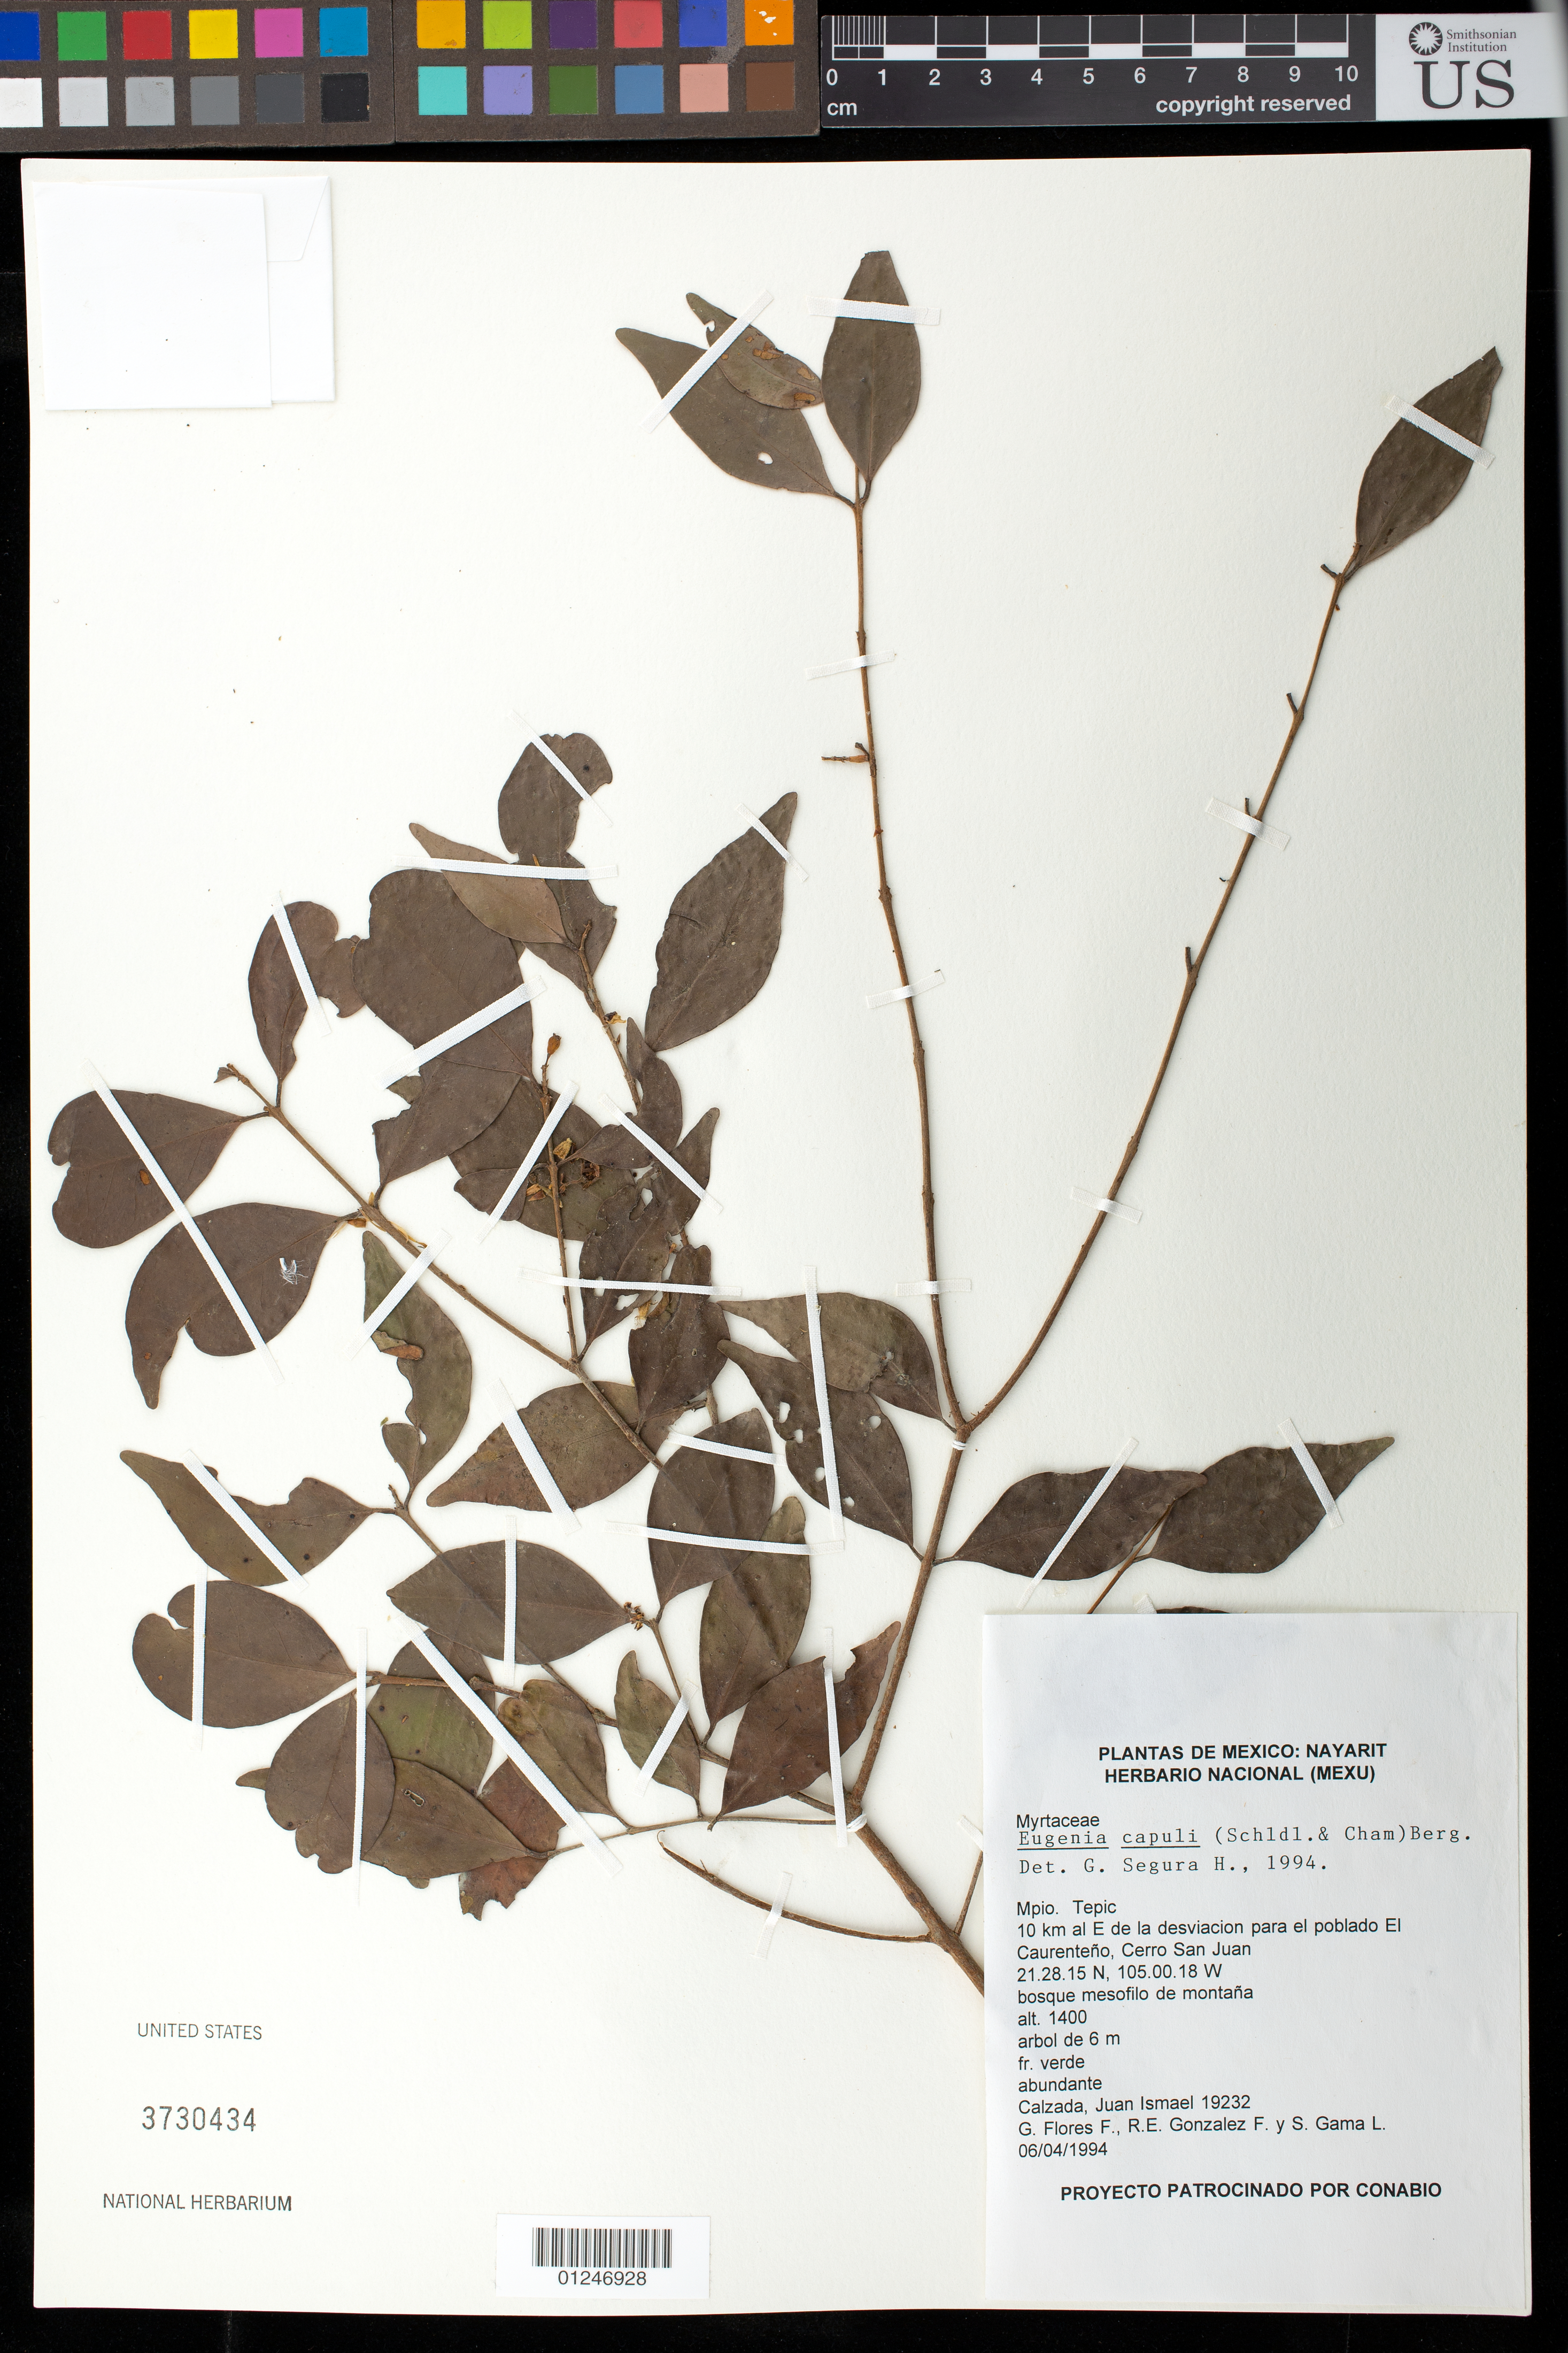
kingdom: Plantae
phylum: Tracheophyta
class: Magnoliopsida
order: Myrtales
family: Myrtaceae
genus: Eugenia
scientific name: Eugenia capuli var. capuli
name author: (Schltdl. & Cham.) Hook. & Arn.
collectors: G. Flores F., R. E. Gonzalez F. & S. Gama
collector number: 19232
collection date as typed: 06/04/1994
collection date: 1994-04-06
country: Mexico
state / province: Nayarit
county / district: Tepic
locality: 10 km al E de la desviacion para el poblado El Cuarenteno, Cerro San Juan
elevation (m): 1400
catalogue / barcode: US 3730434